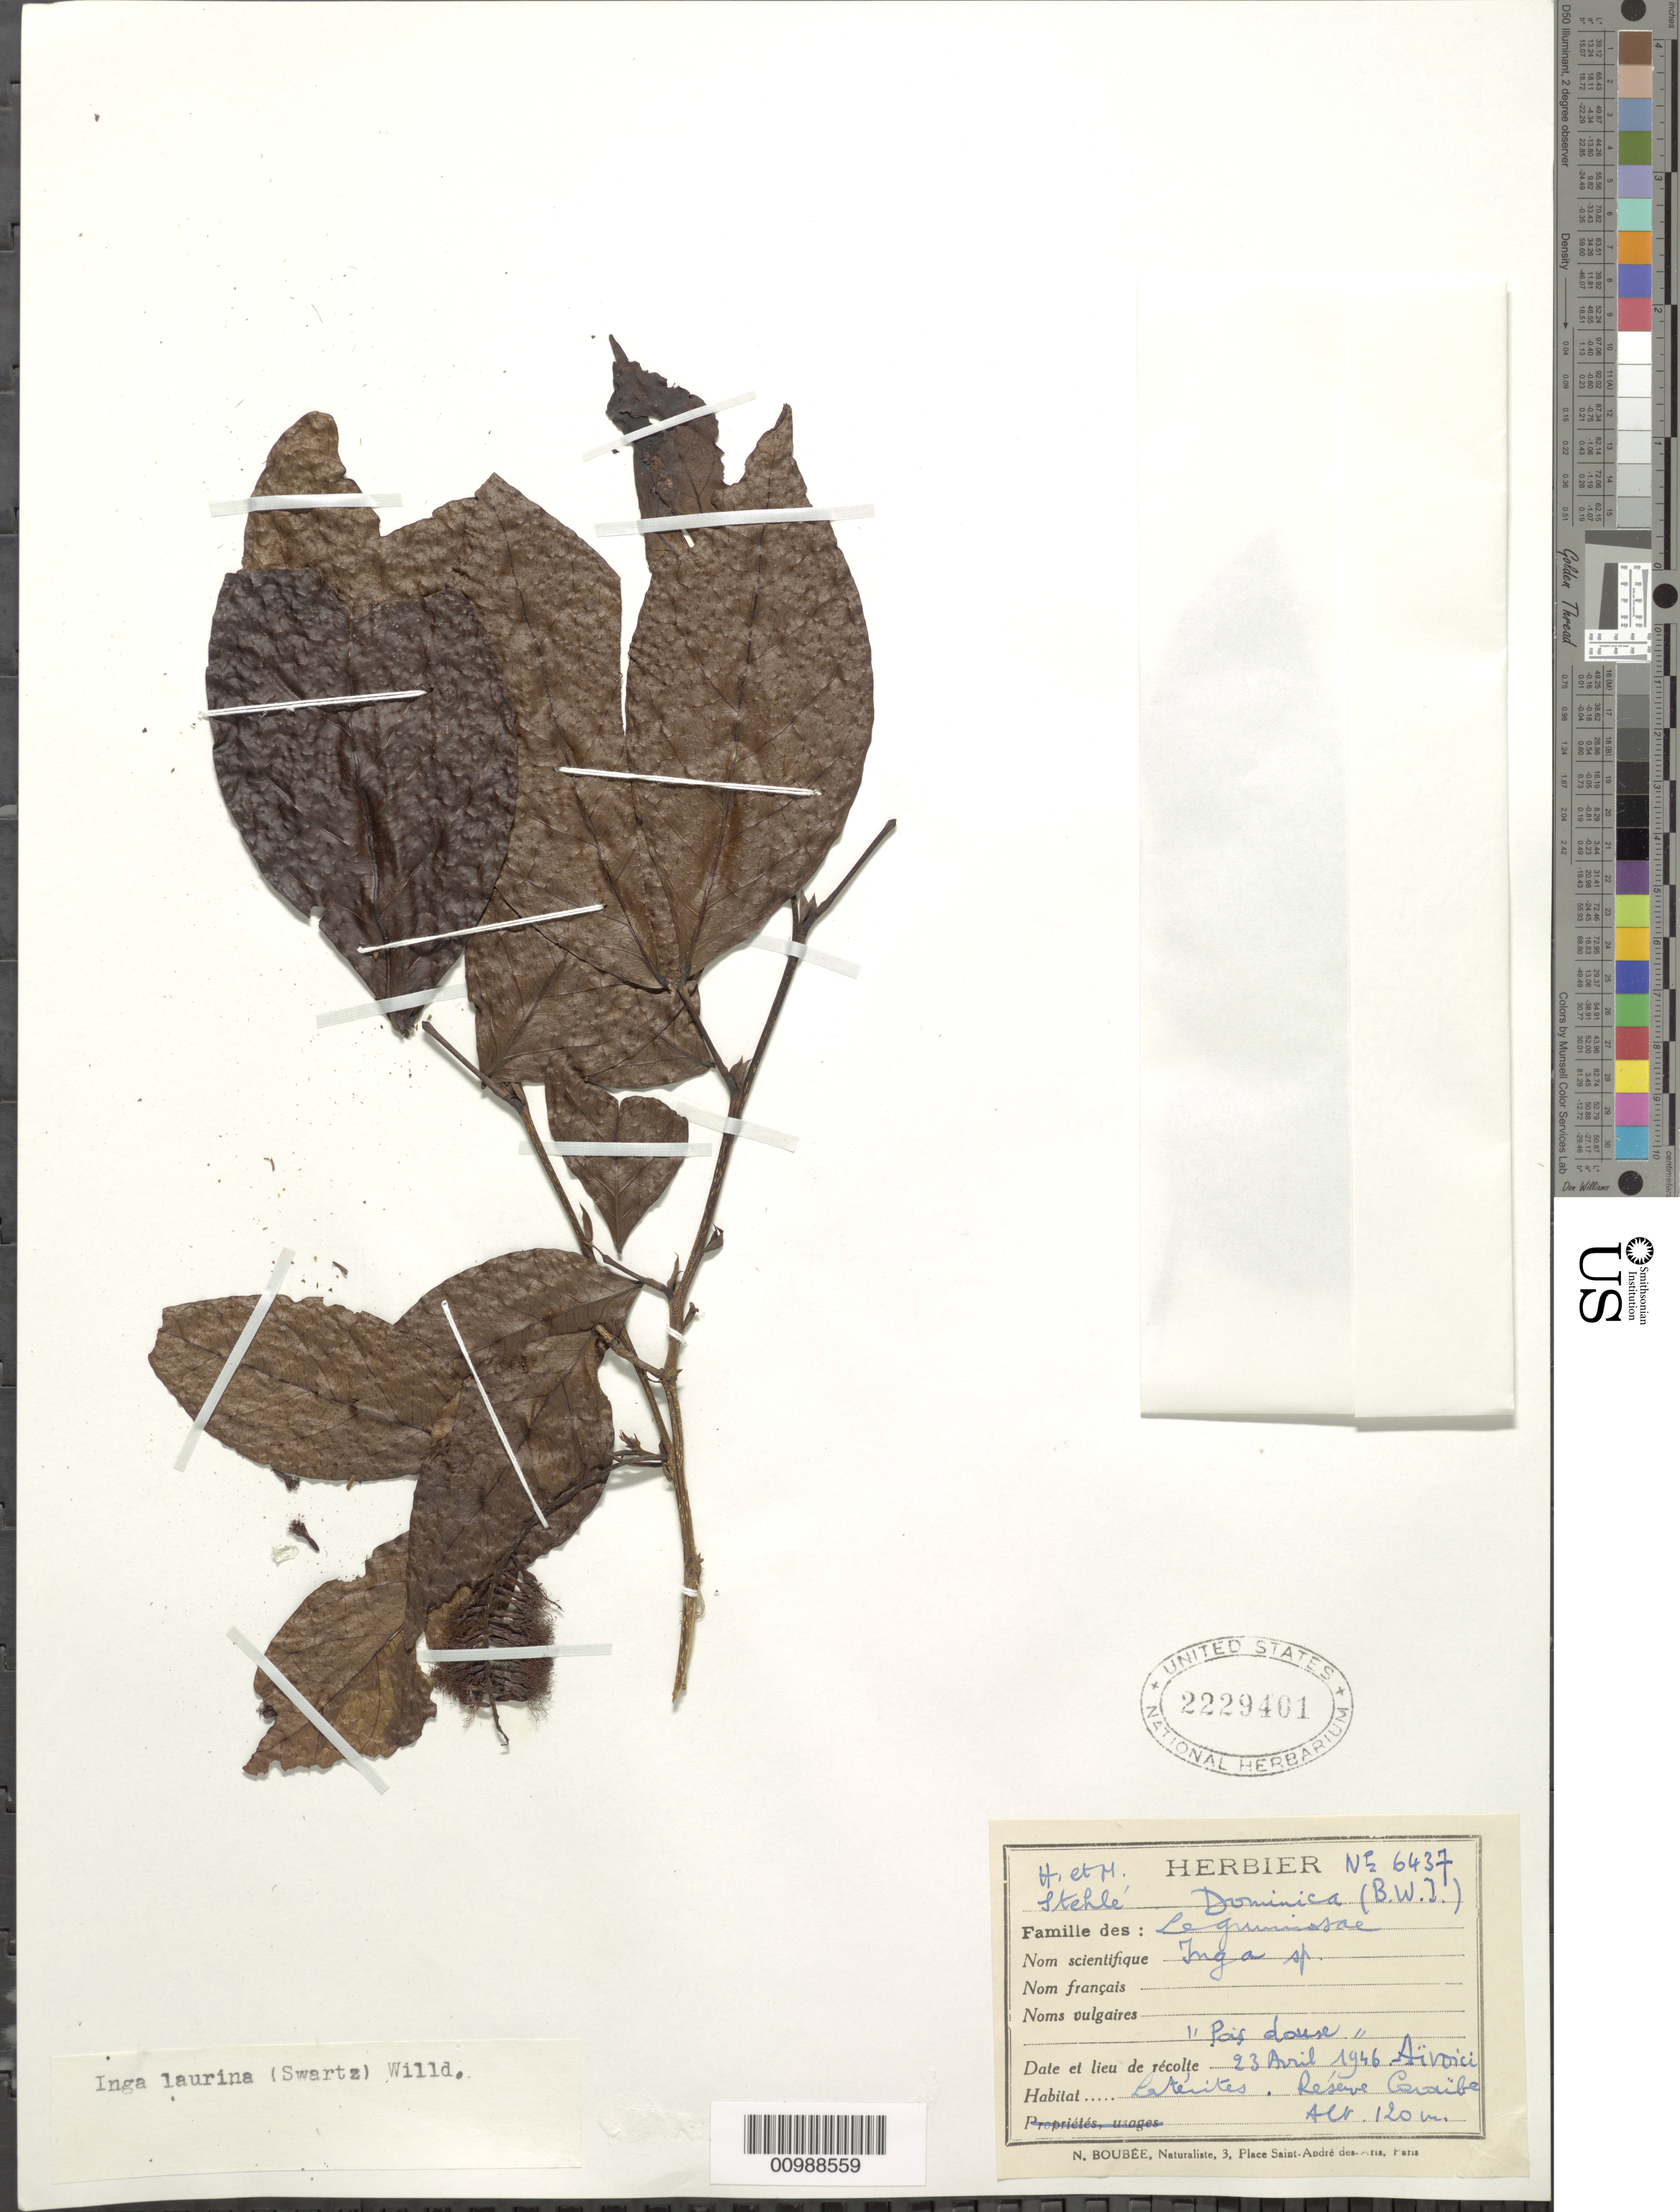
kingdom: Plantae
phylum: Tracheophyta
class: Magnoliopsida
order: Fabales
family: Fabaceae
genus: Inga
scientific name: Inga laurina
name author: (Sw.) Willd.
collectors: H. Stehlé & M. Stehlé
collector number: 6437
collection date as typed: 23 Mar 1946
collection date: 1946-03-23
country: Dominica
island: Dominica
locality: Reserve Caroufe(?)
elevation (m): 120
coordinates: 0 N, 0 E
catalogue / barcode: US 2229401